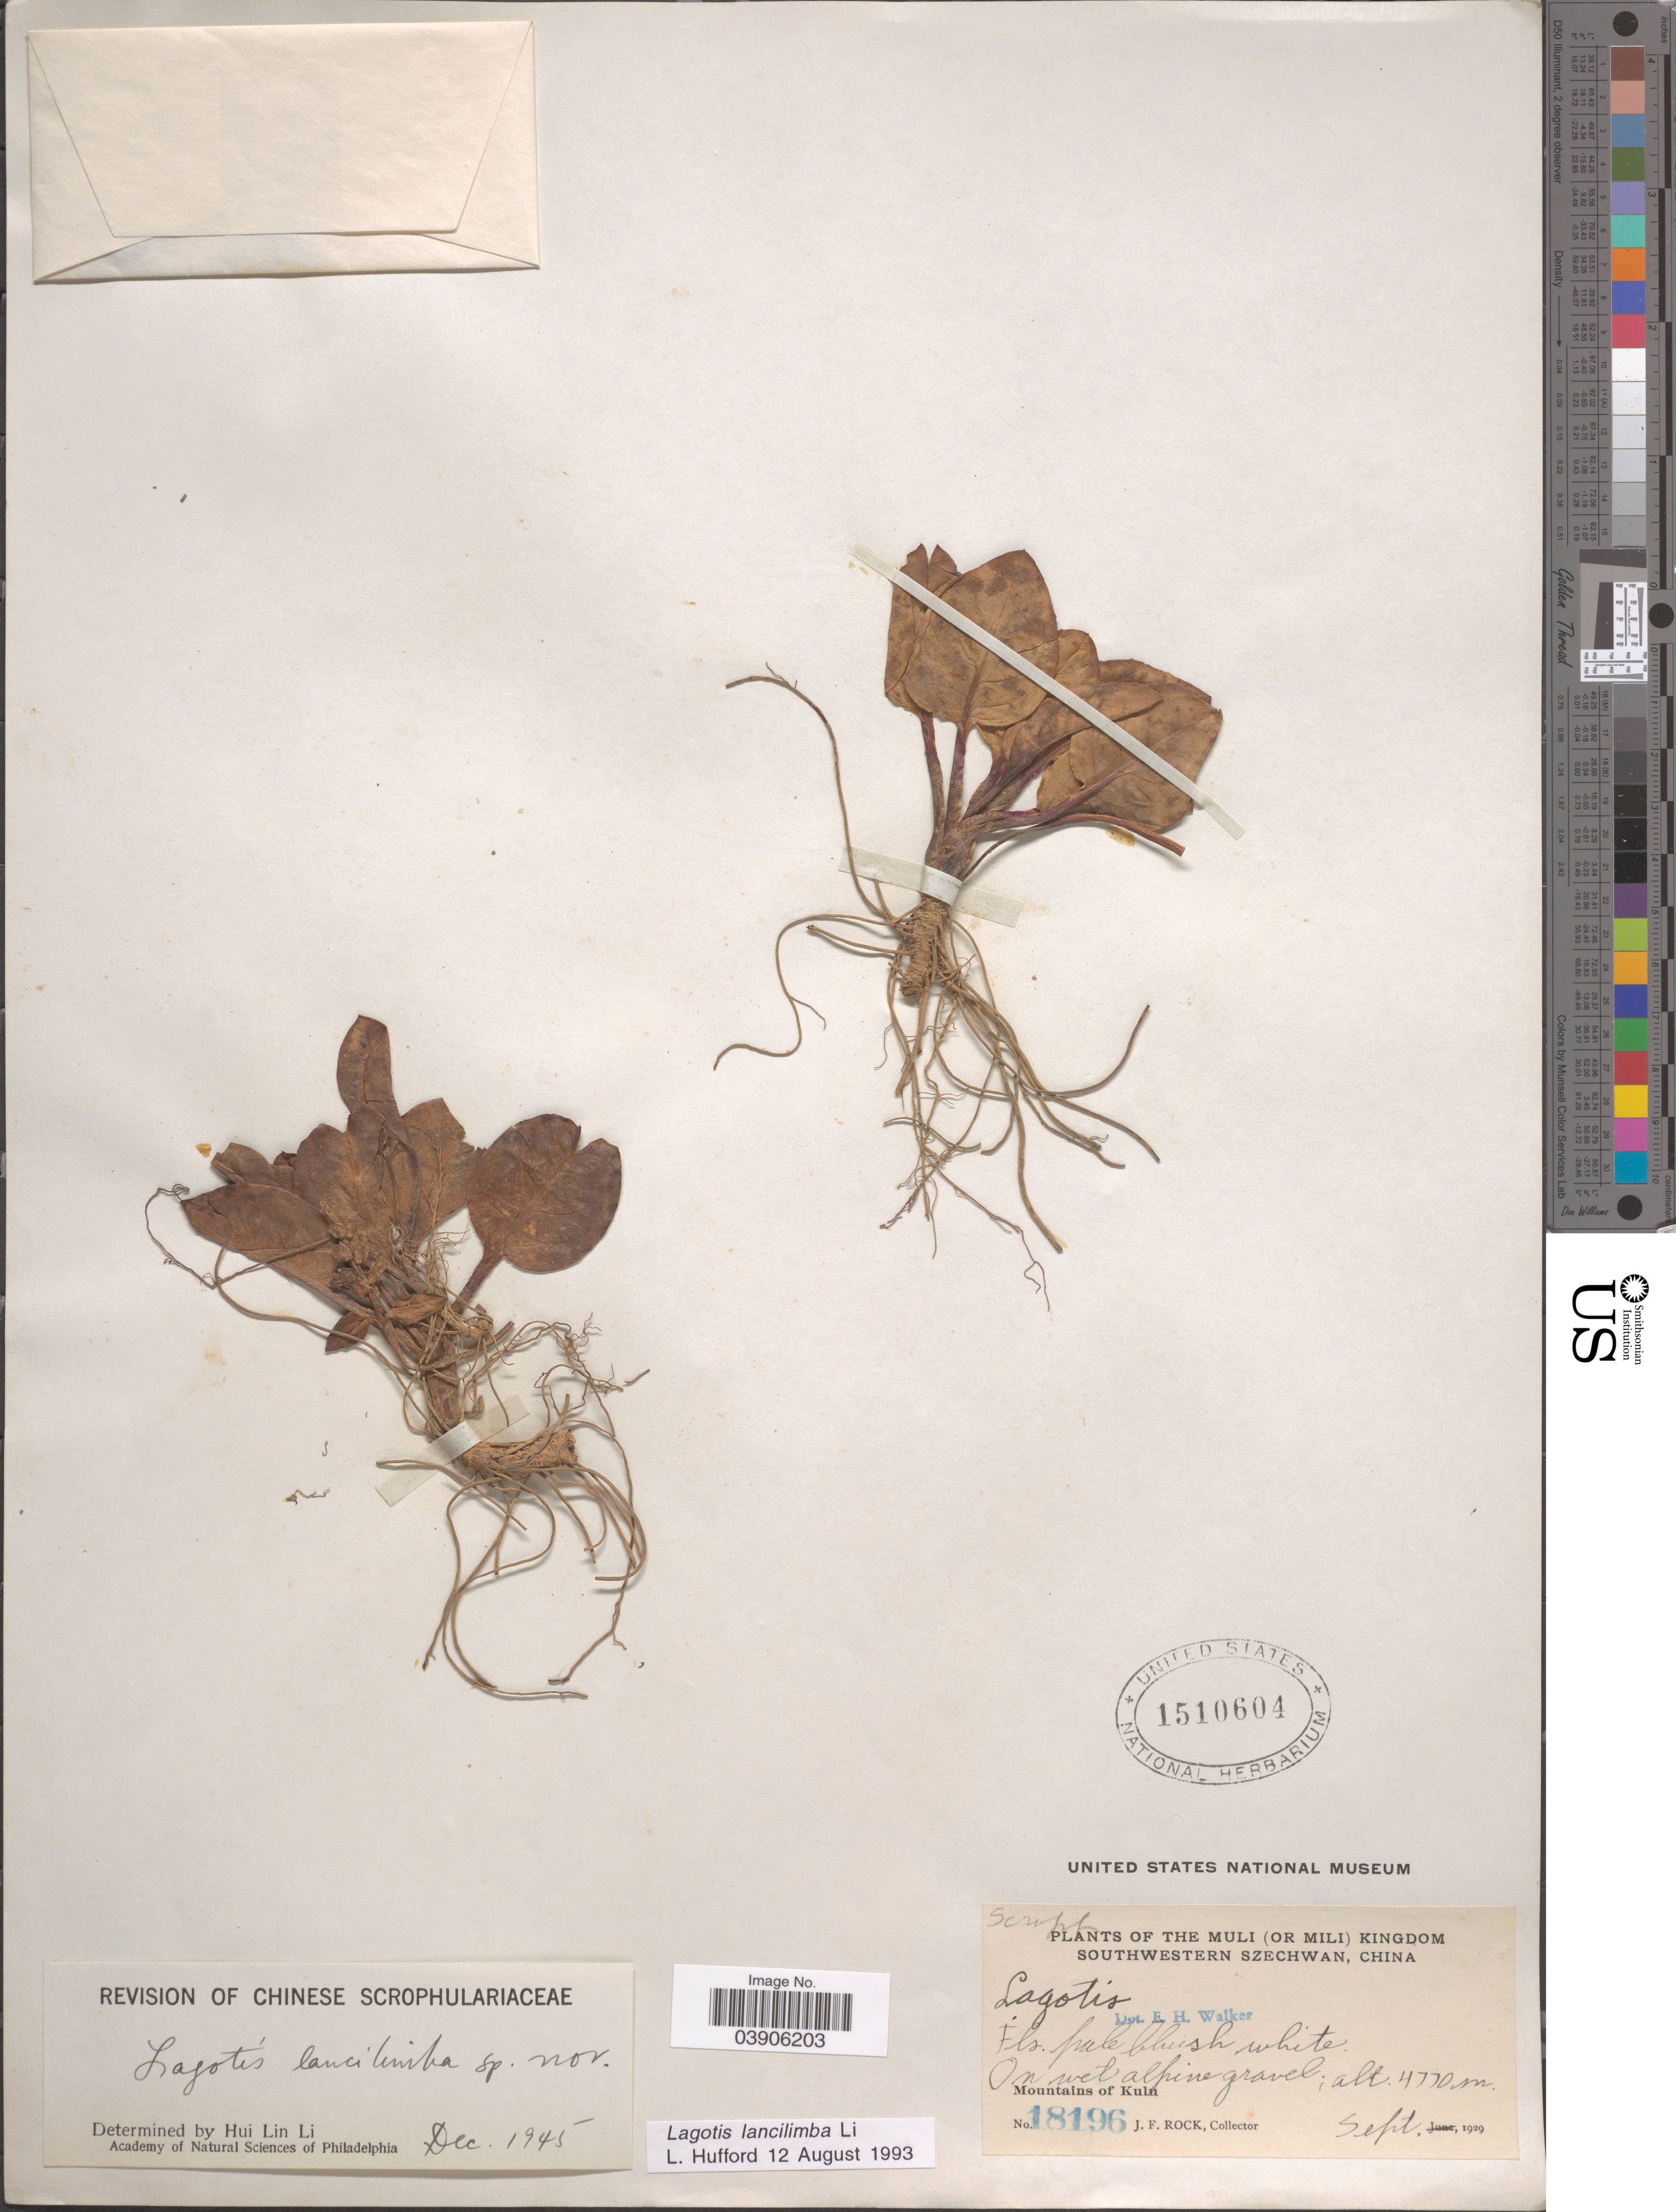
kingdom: Plantae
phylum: Tracheophyta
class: Magnoliopsida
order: Lamiales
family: Plantaginaceae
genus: Lagotis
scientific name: Lagotis lancilimba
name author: H.L. Li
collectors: J. Rock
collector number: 18196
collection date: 1929-09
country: China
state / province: Sichuan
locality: The Muli (or Mili) Kingdom Southwestern Szechwan. Mountains of Kulu.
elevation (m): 4770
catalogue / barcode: US 1510604